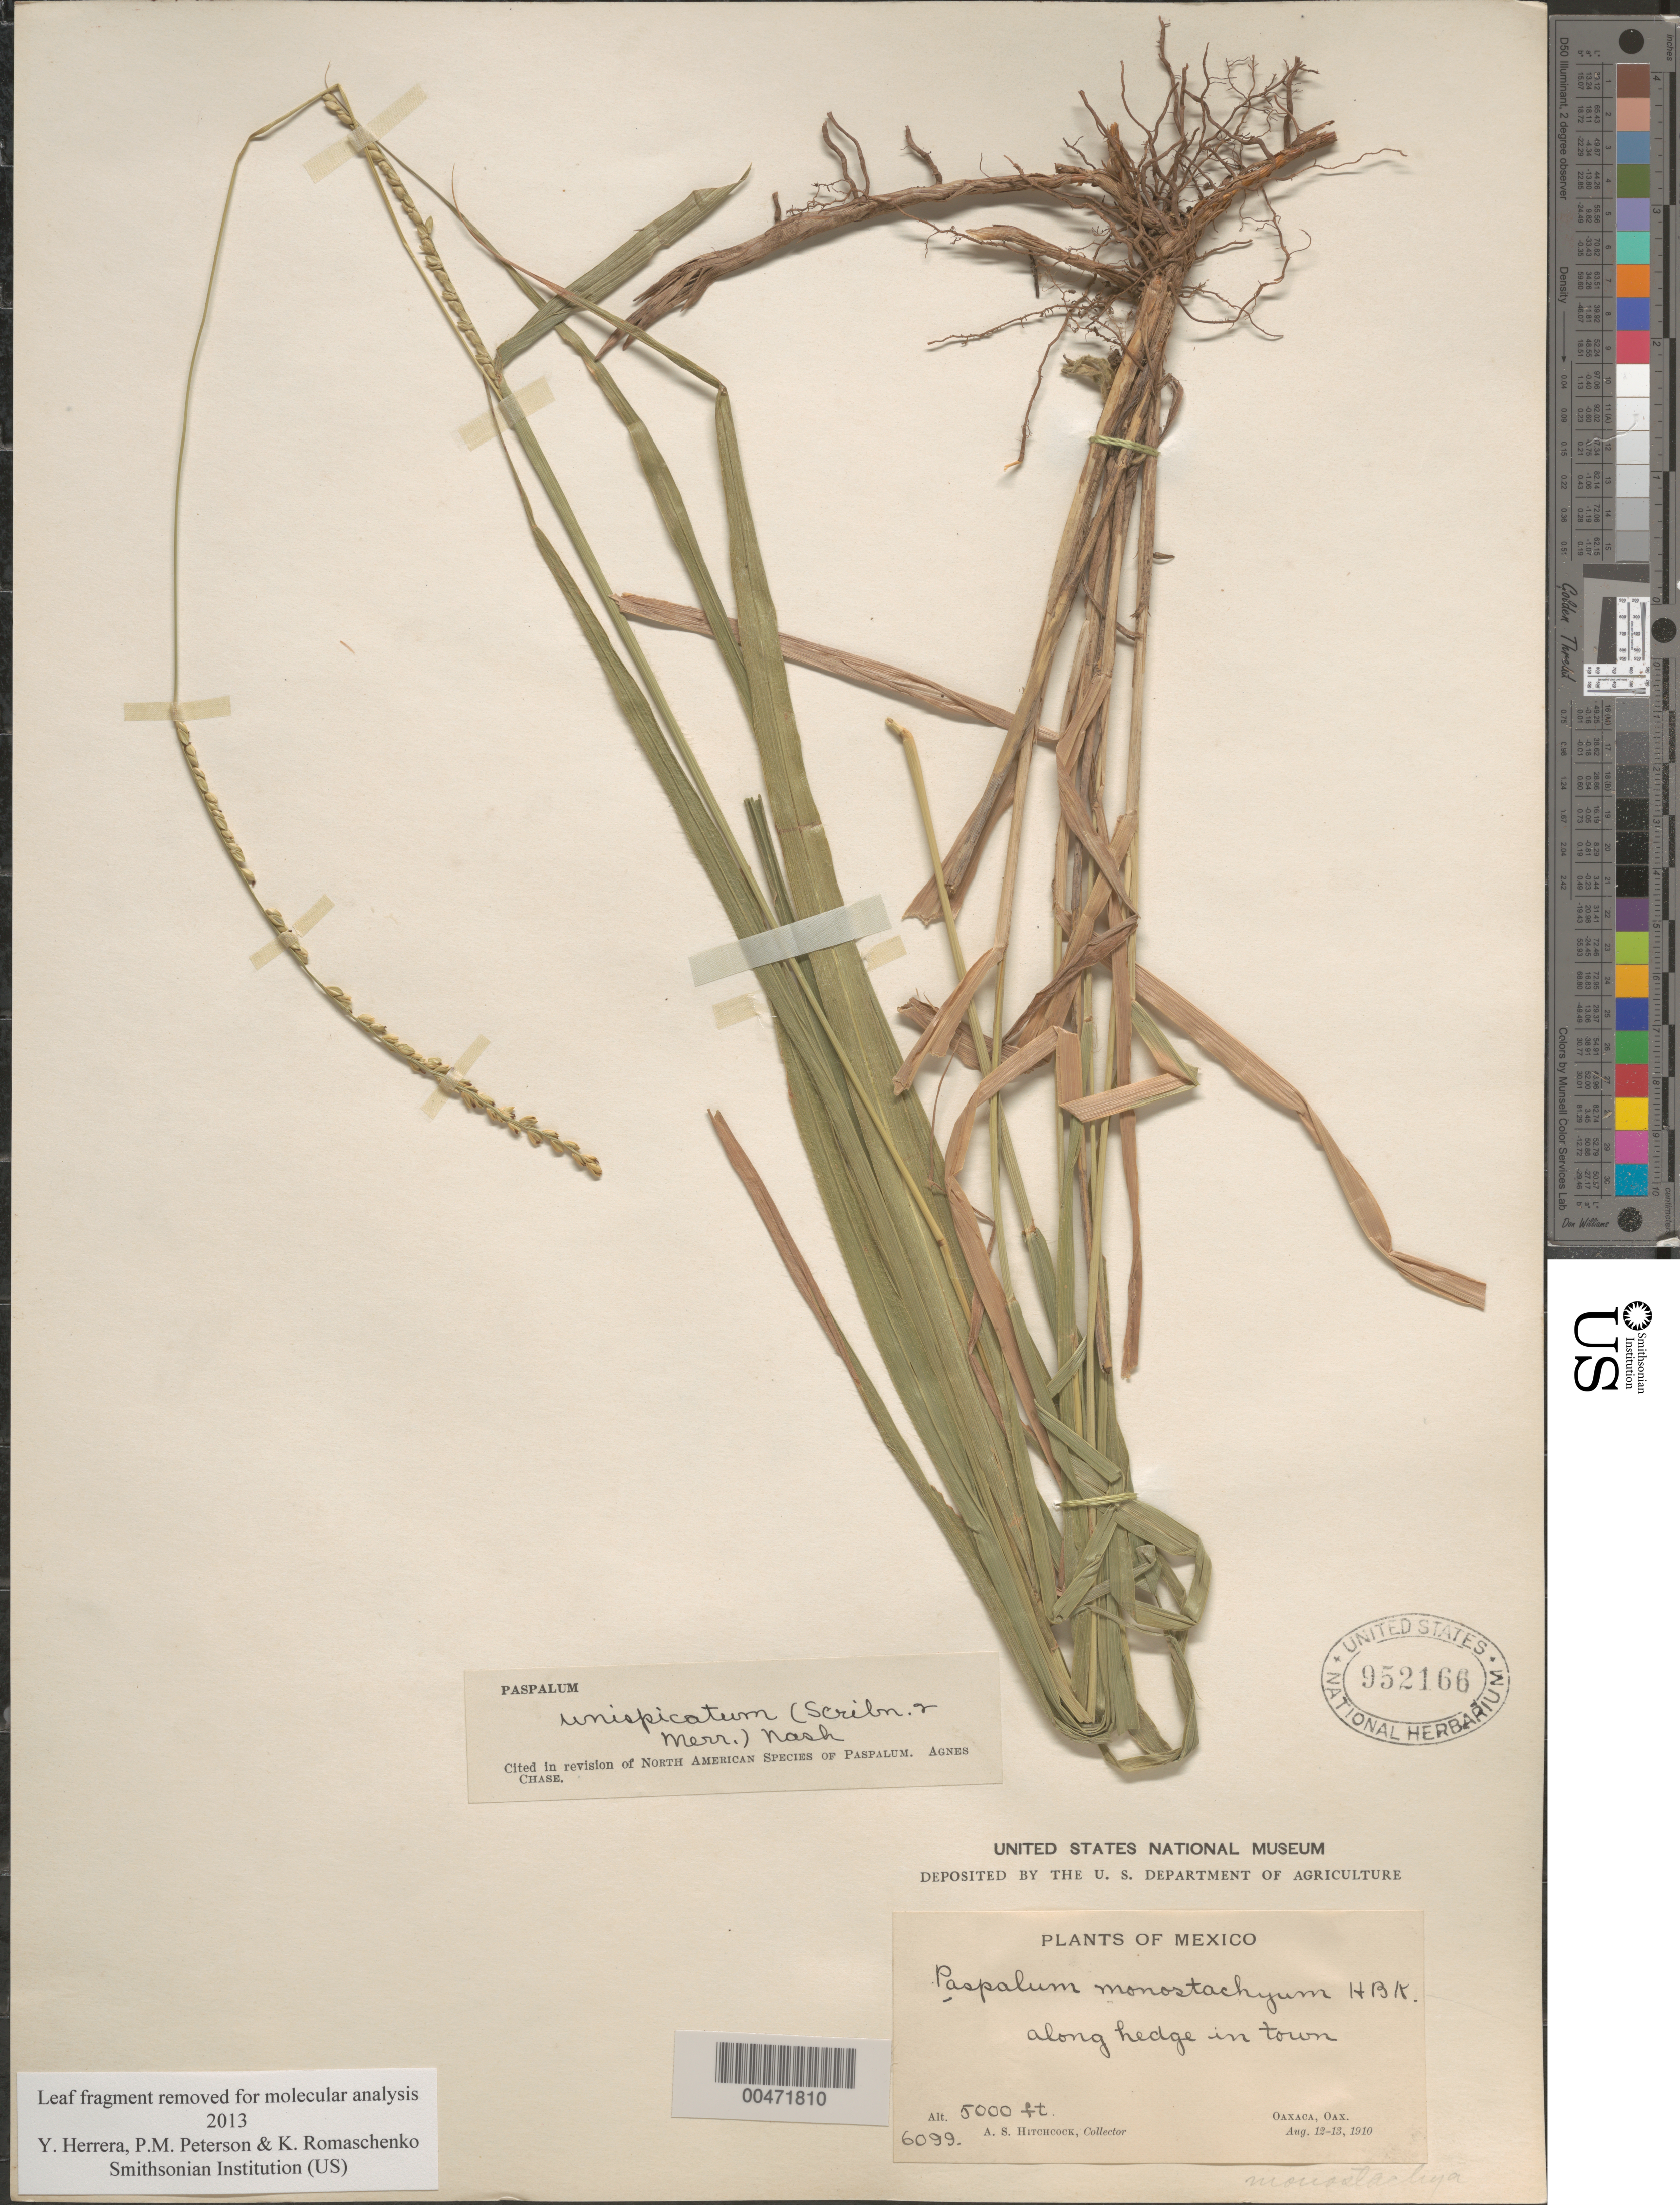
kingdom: Plantae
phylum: Tracheophyta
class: Liliopsida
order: Poales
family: Poaceae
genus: Paspalum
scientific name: Paspalum unispicatum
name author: (Scribn. & Merr.) Nash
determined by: Chase, [M.] Agnes, (US)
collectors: A. S. Hitchcock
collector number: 6099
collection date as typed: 12 Aug 1910 to 13 Aug 1910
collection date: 1910-08-12/1910-08-13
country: Mexico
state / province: Oaxaca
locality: Oaxaca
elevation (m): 1524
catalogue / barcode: US 952166